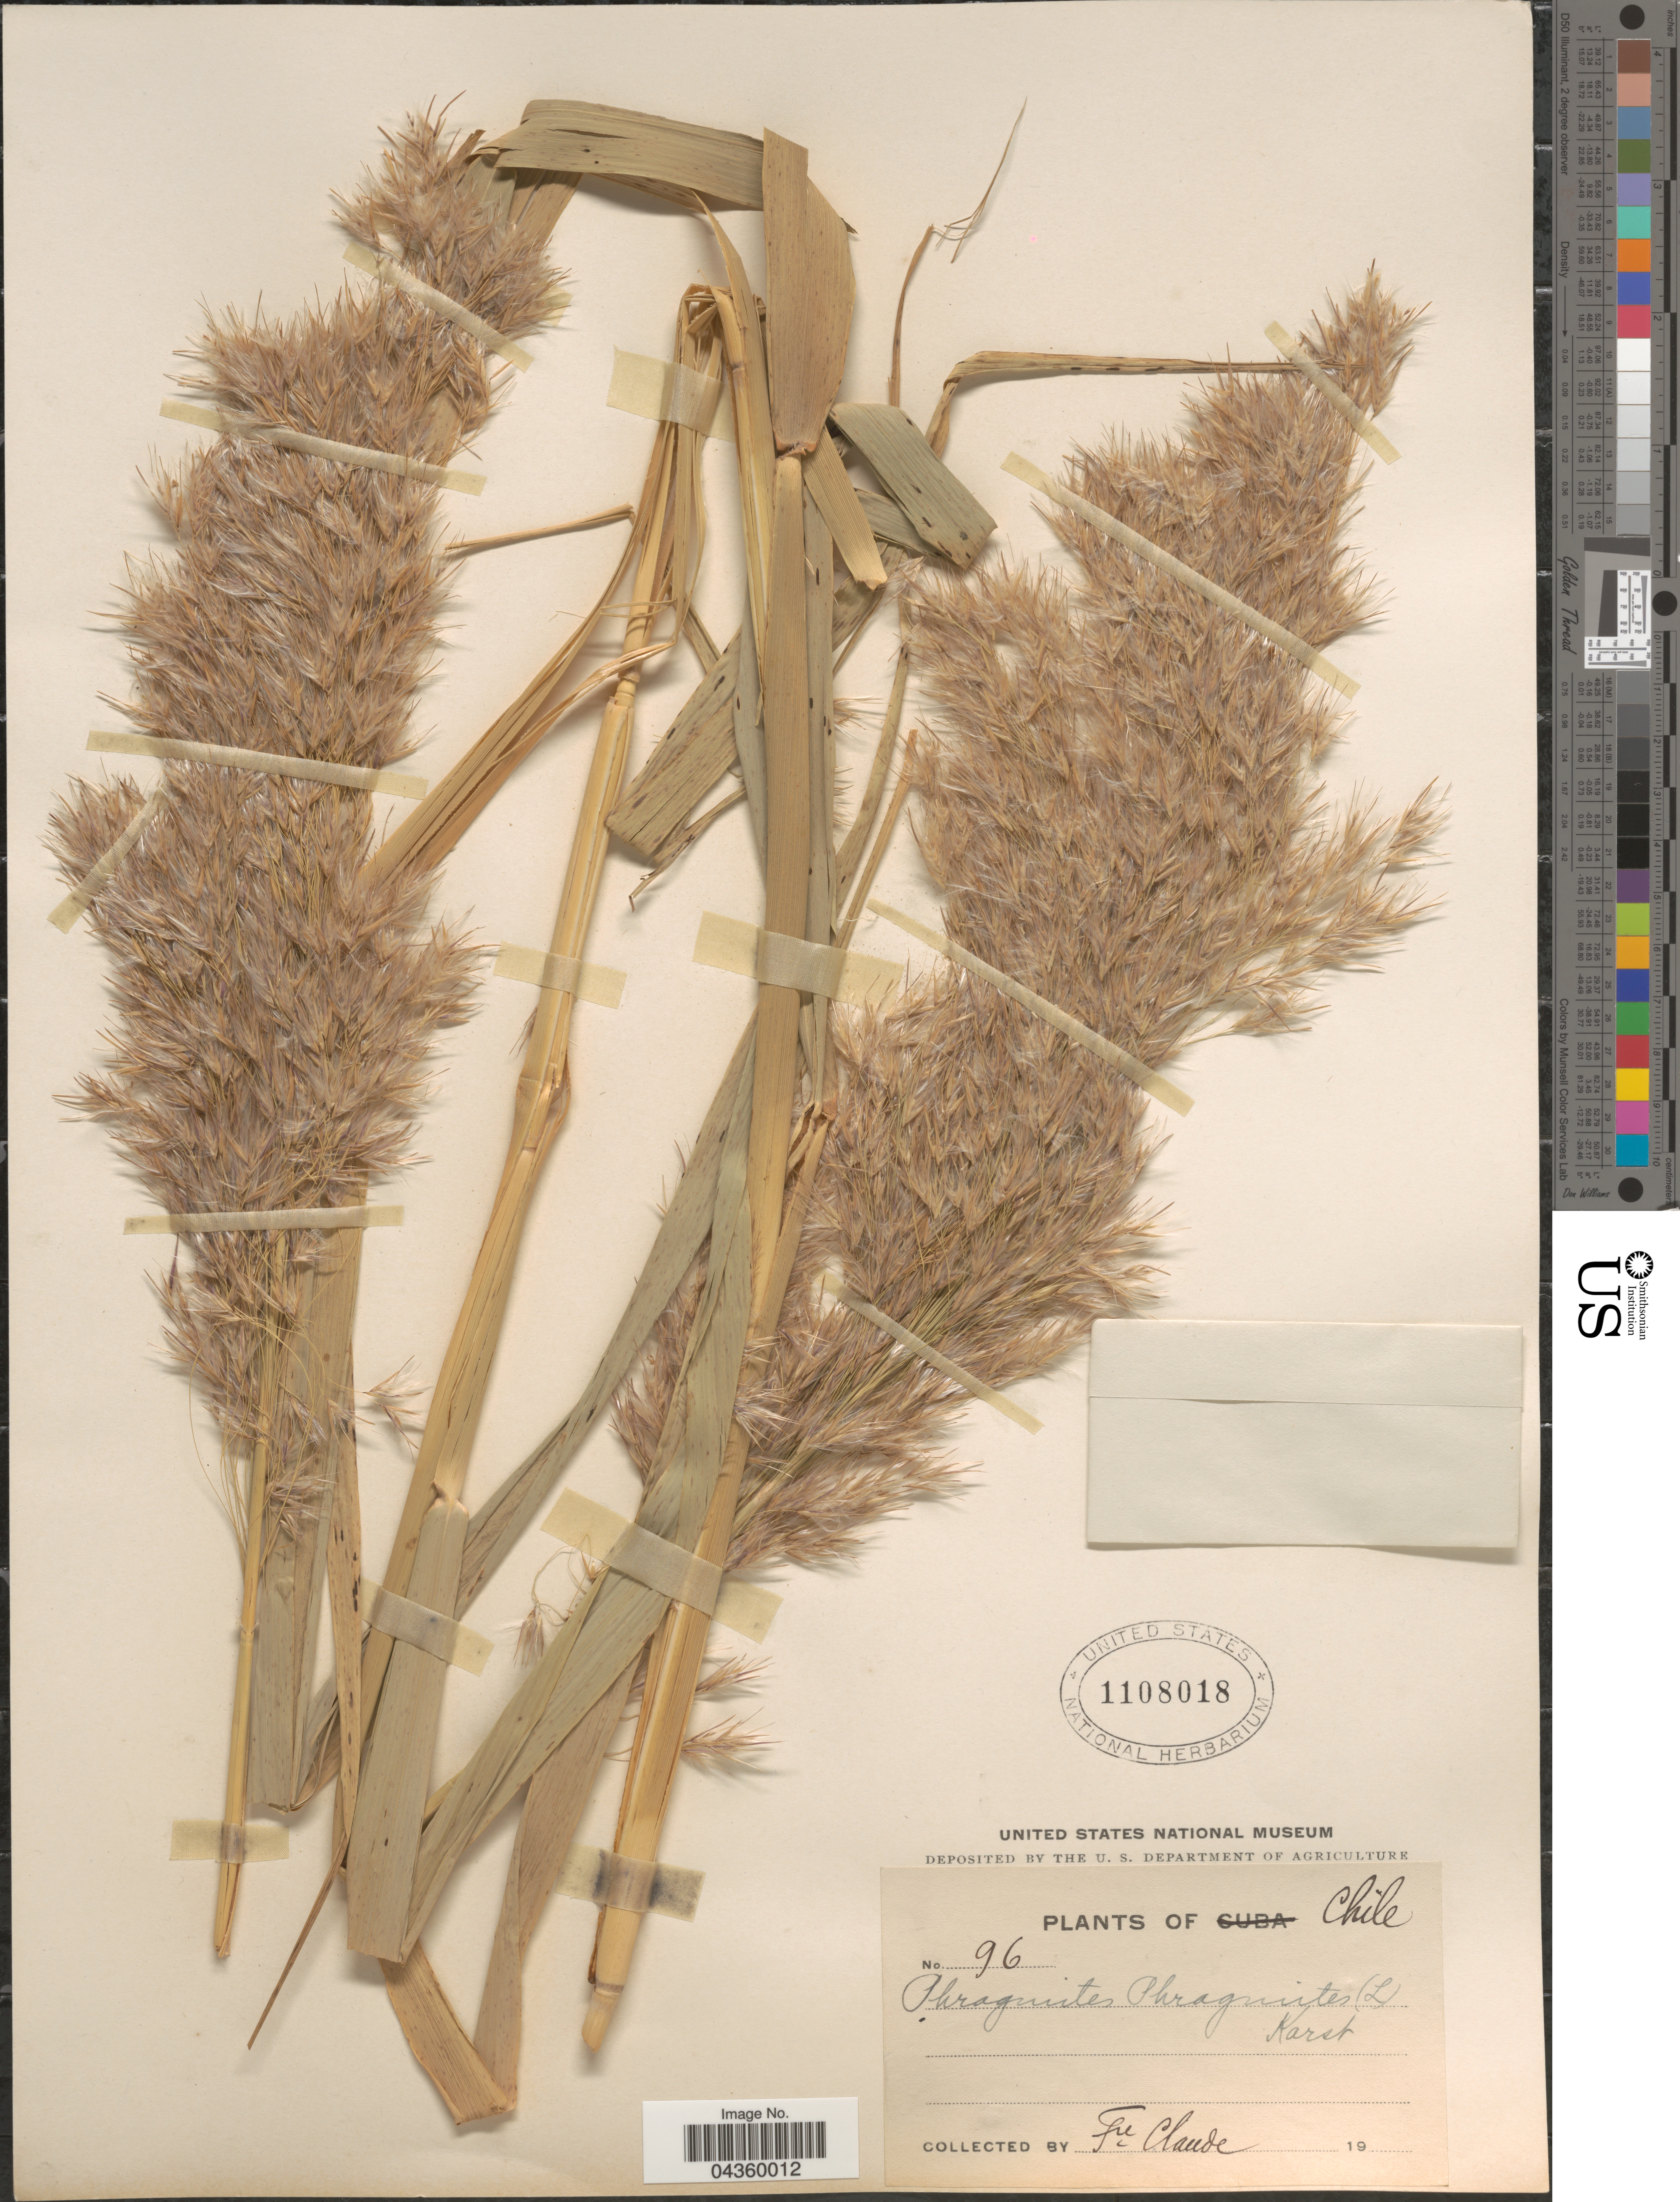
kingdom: Plantae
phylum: Tracheophyta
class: Liliopsida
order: Poales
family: Poaceae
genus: Phragmites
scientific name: Phragmites australis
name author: (Cav.) Trin. ex Steud.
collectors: F. Claude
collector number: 96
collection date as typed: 19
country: Chile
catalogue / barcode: US 1108018